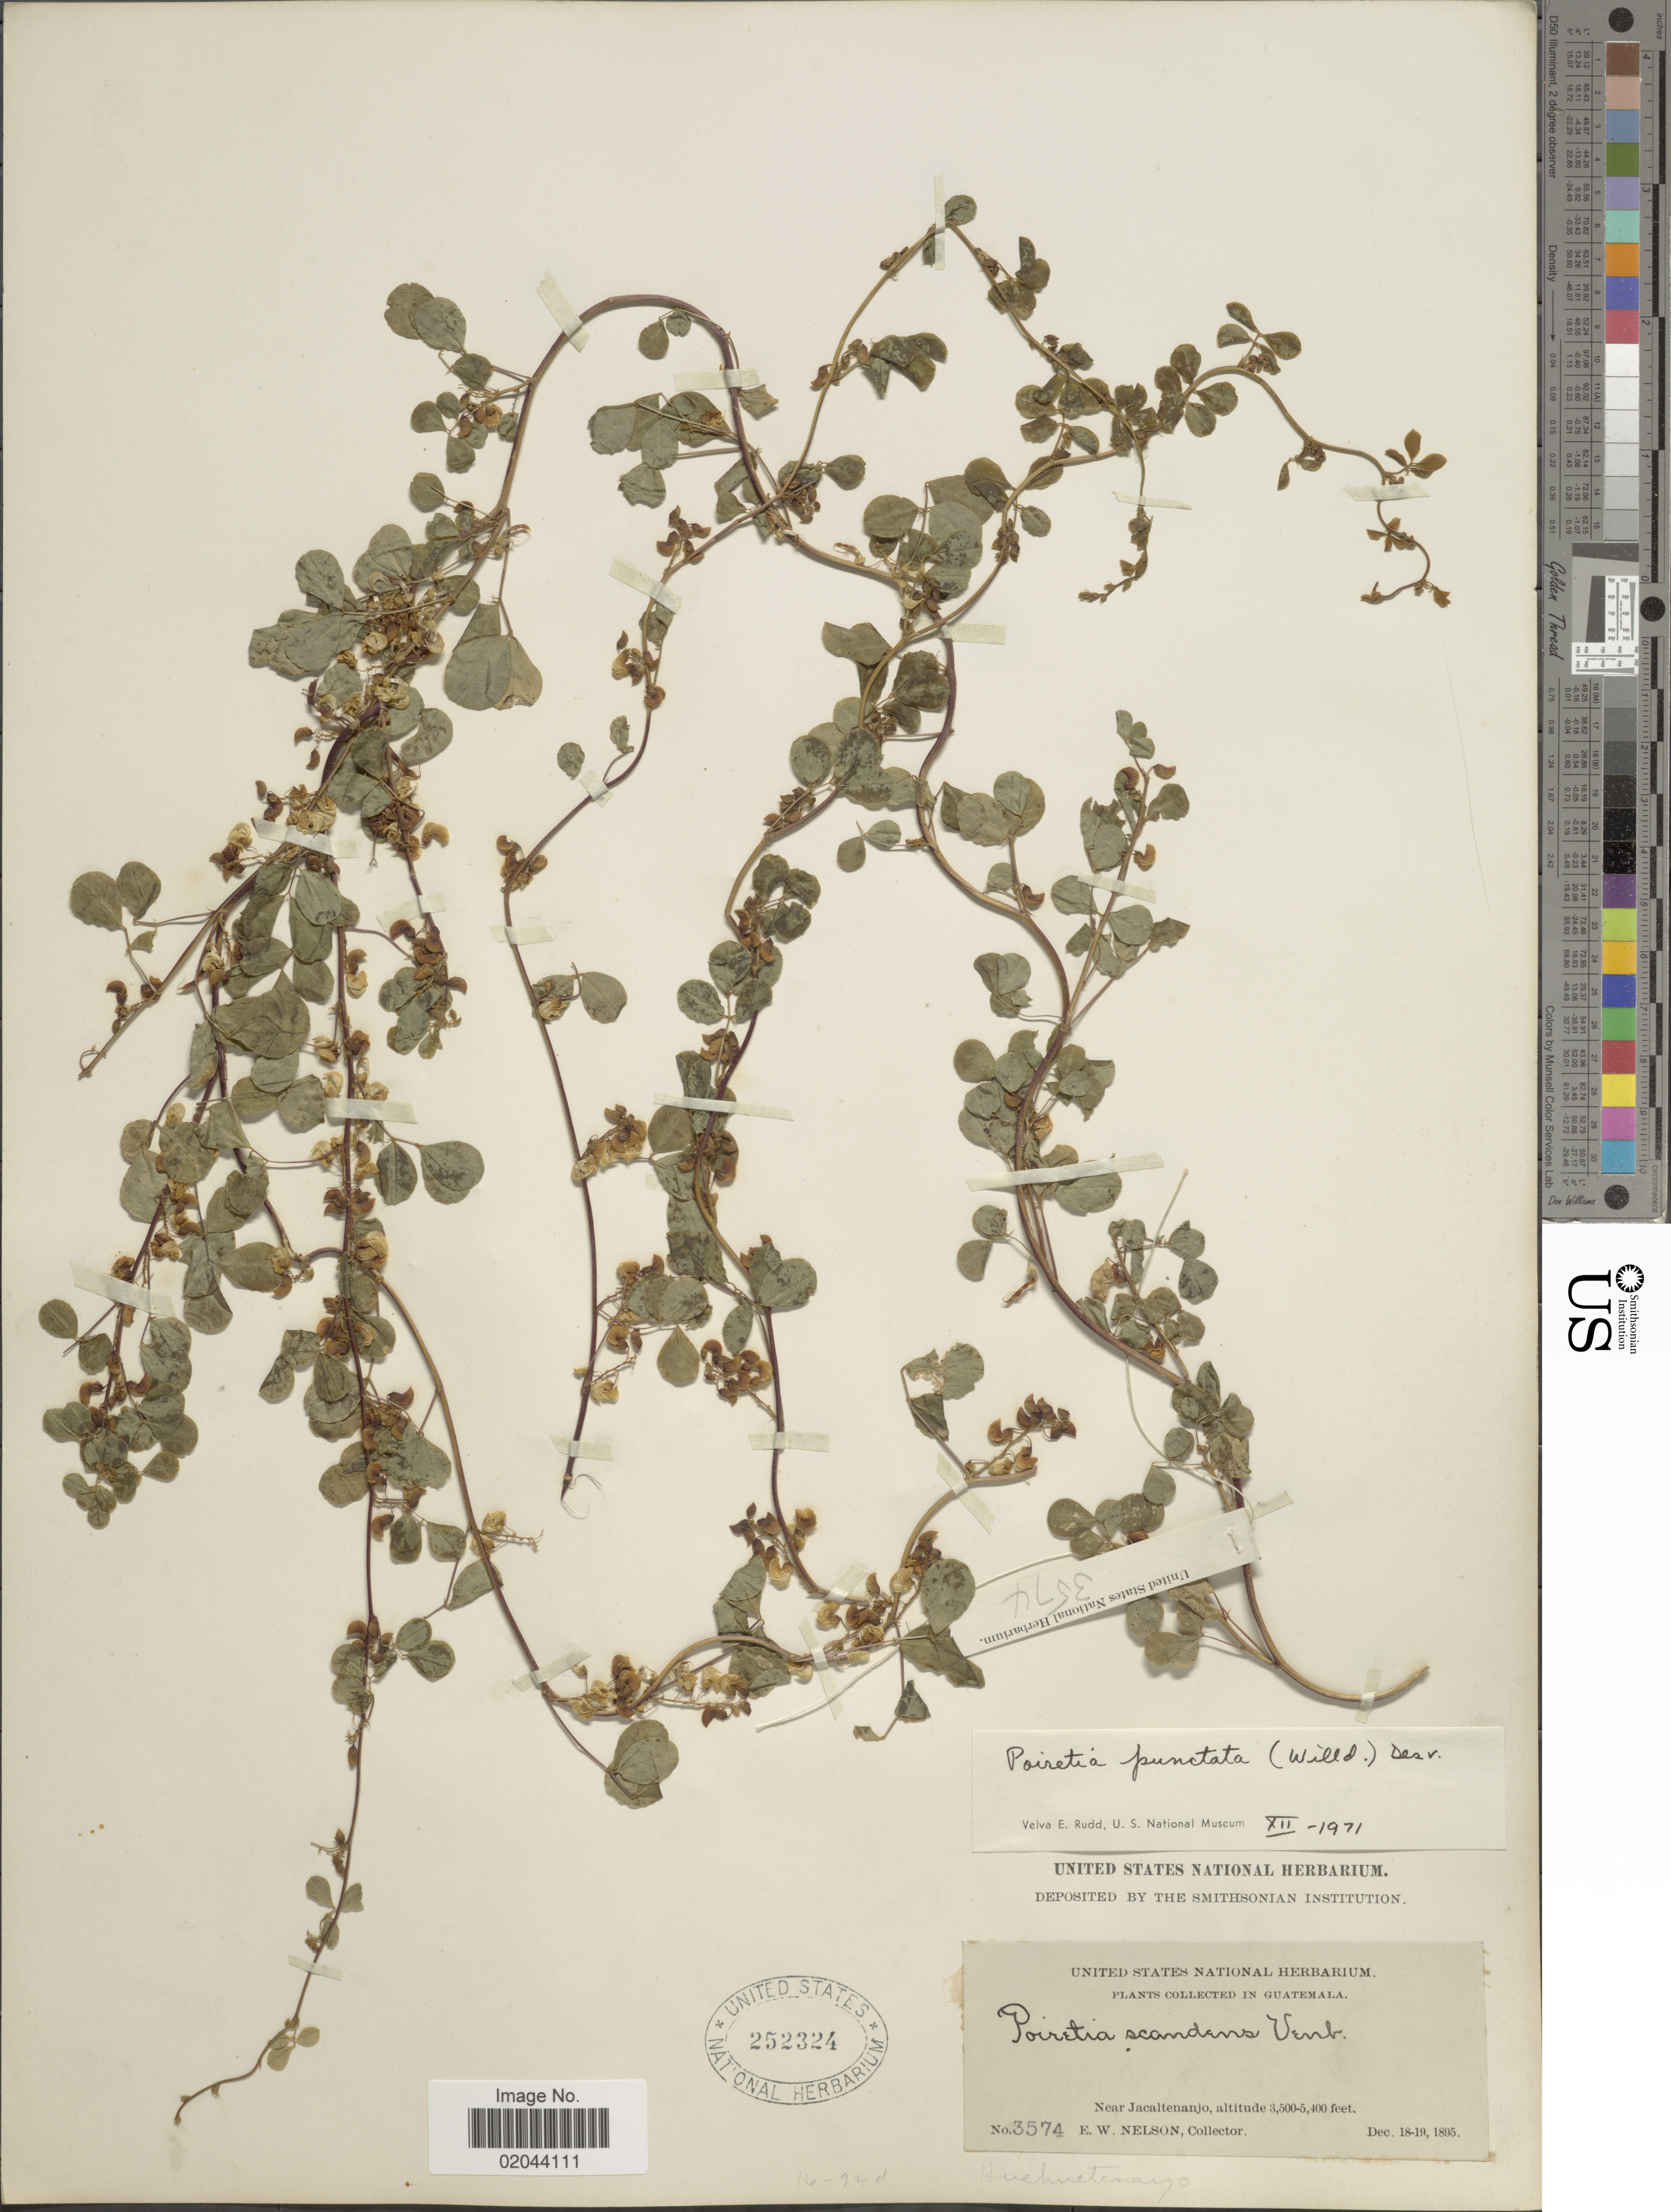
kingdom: Plantae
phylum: Tracheophyta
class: Magnoliopsida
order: Fabales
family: Fabaceae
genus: Poiretia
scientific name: Poiretia scandens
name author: Vent.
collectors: E. W. Nelson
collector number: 3574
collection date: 1895-12-18/1895-12-19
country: Guatemala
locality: Near Jacaltenanjo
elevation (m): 1067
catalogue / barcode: US 252324